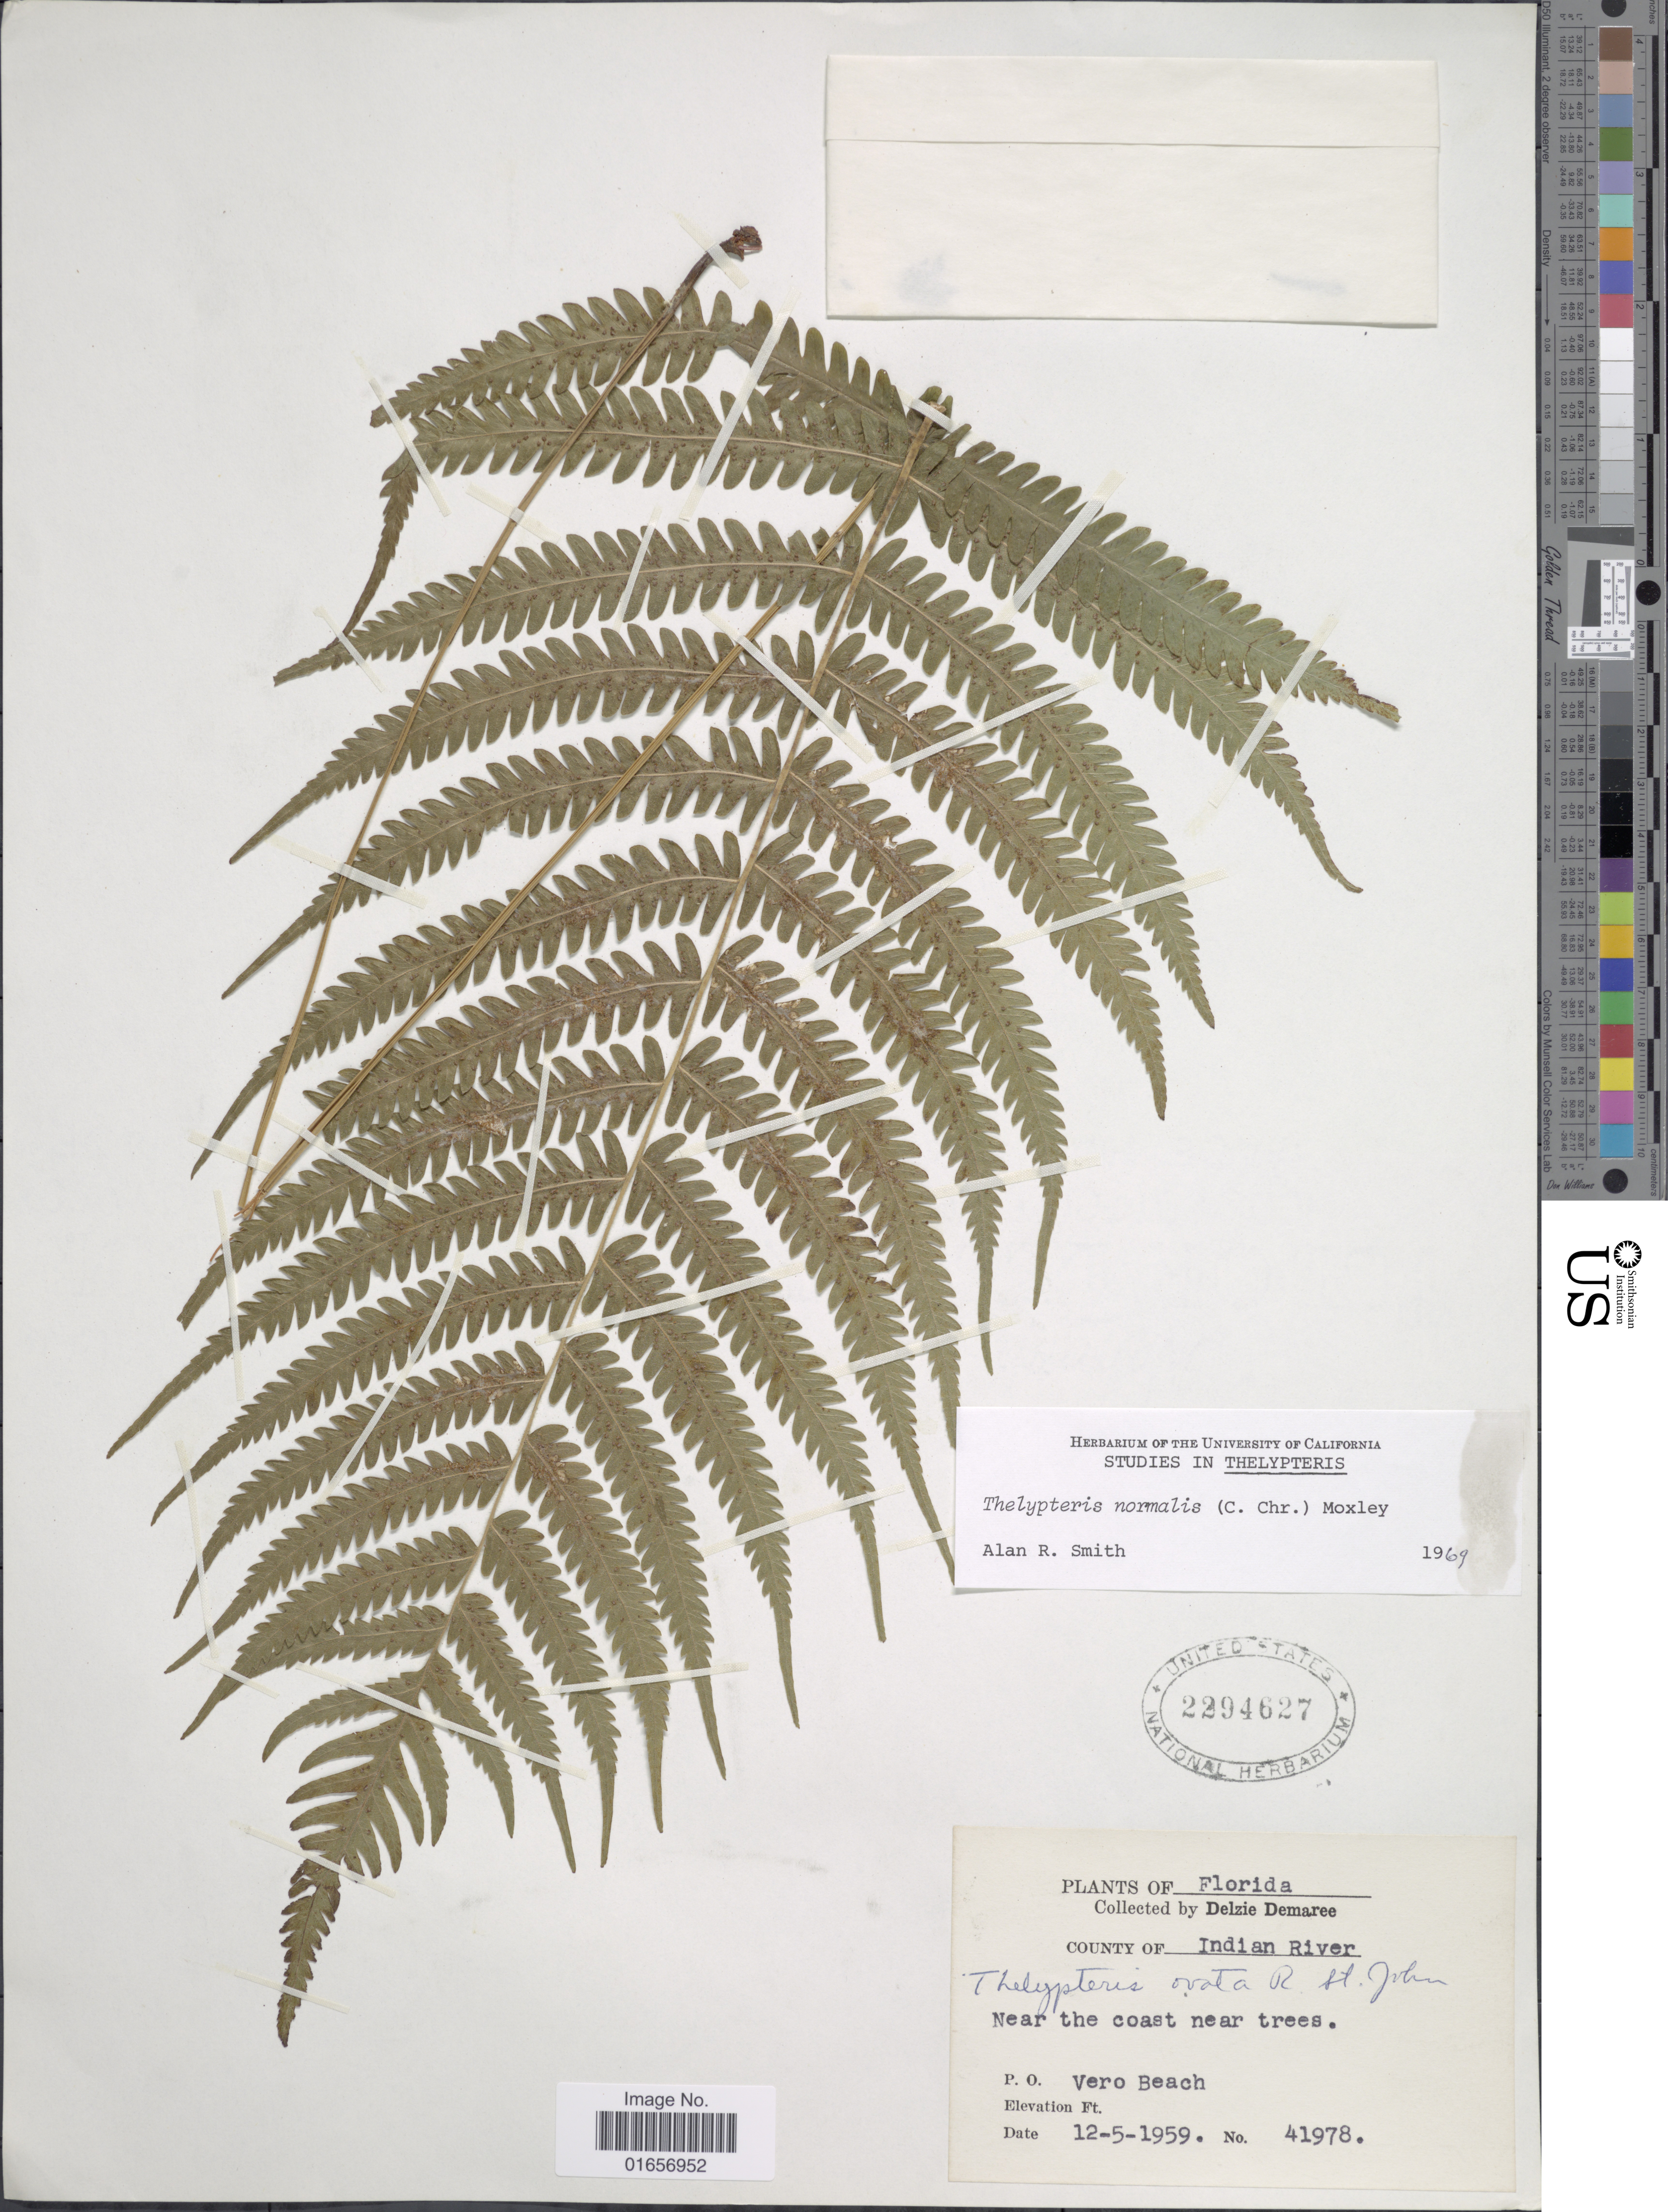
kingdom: Plantae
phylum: Tracheophyta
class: Polypodiopsida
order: Polypodiales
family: Thelypteridaceae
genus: Christella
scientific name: Christella kunthii comb. ined.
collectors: D. Demaree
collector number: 41978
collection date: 1959-05-12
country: United States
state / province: Florida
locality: County of Indian River, near the coast, near trees, Vero Beach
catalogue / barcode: US 2294627